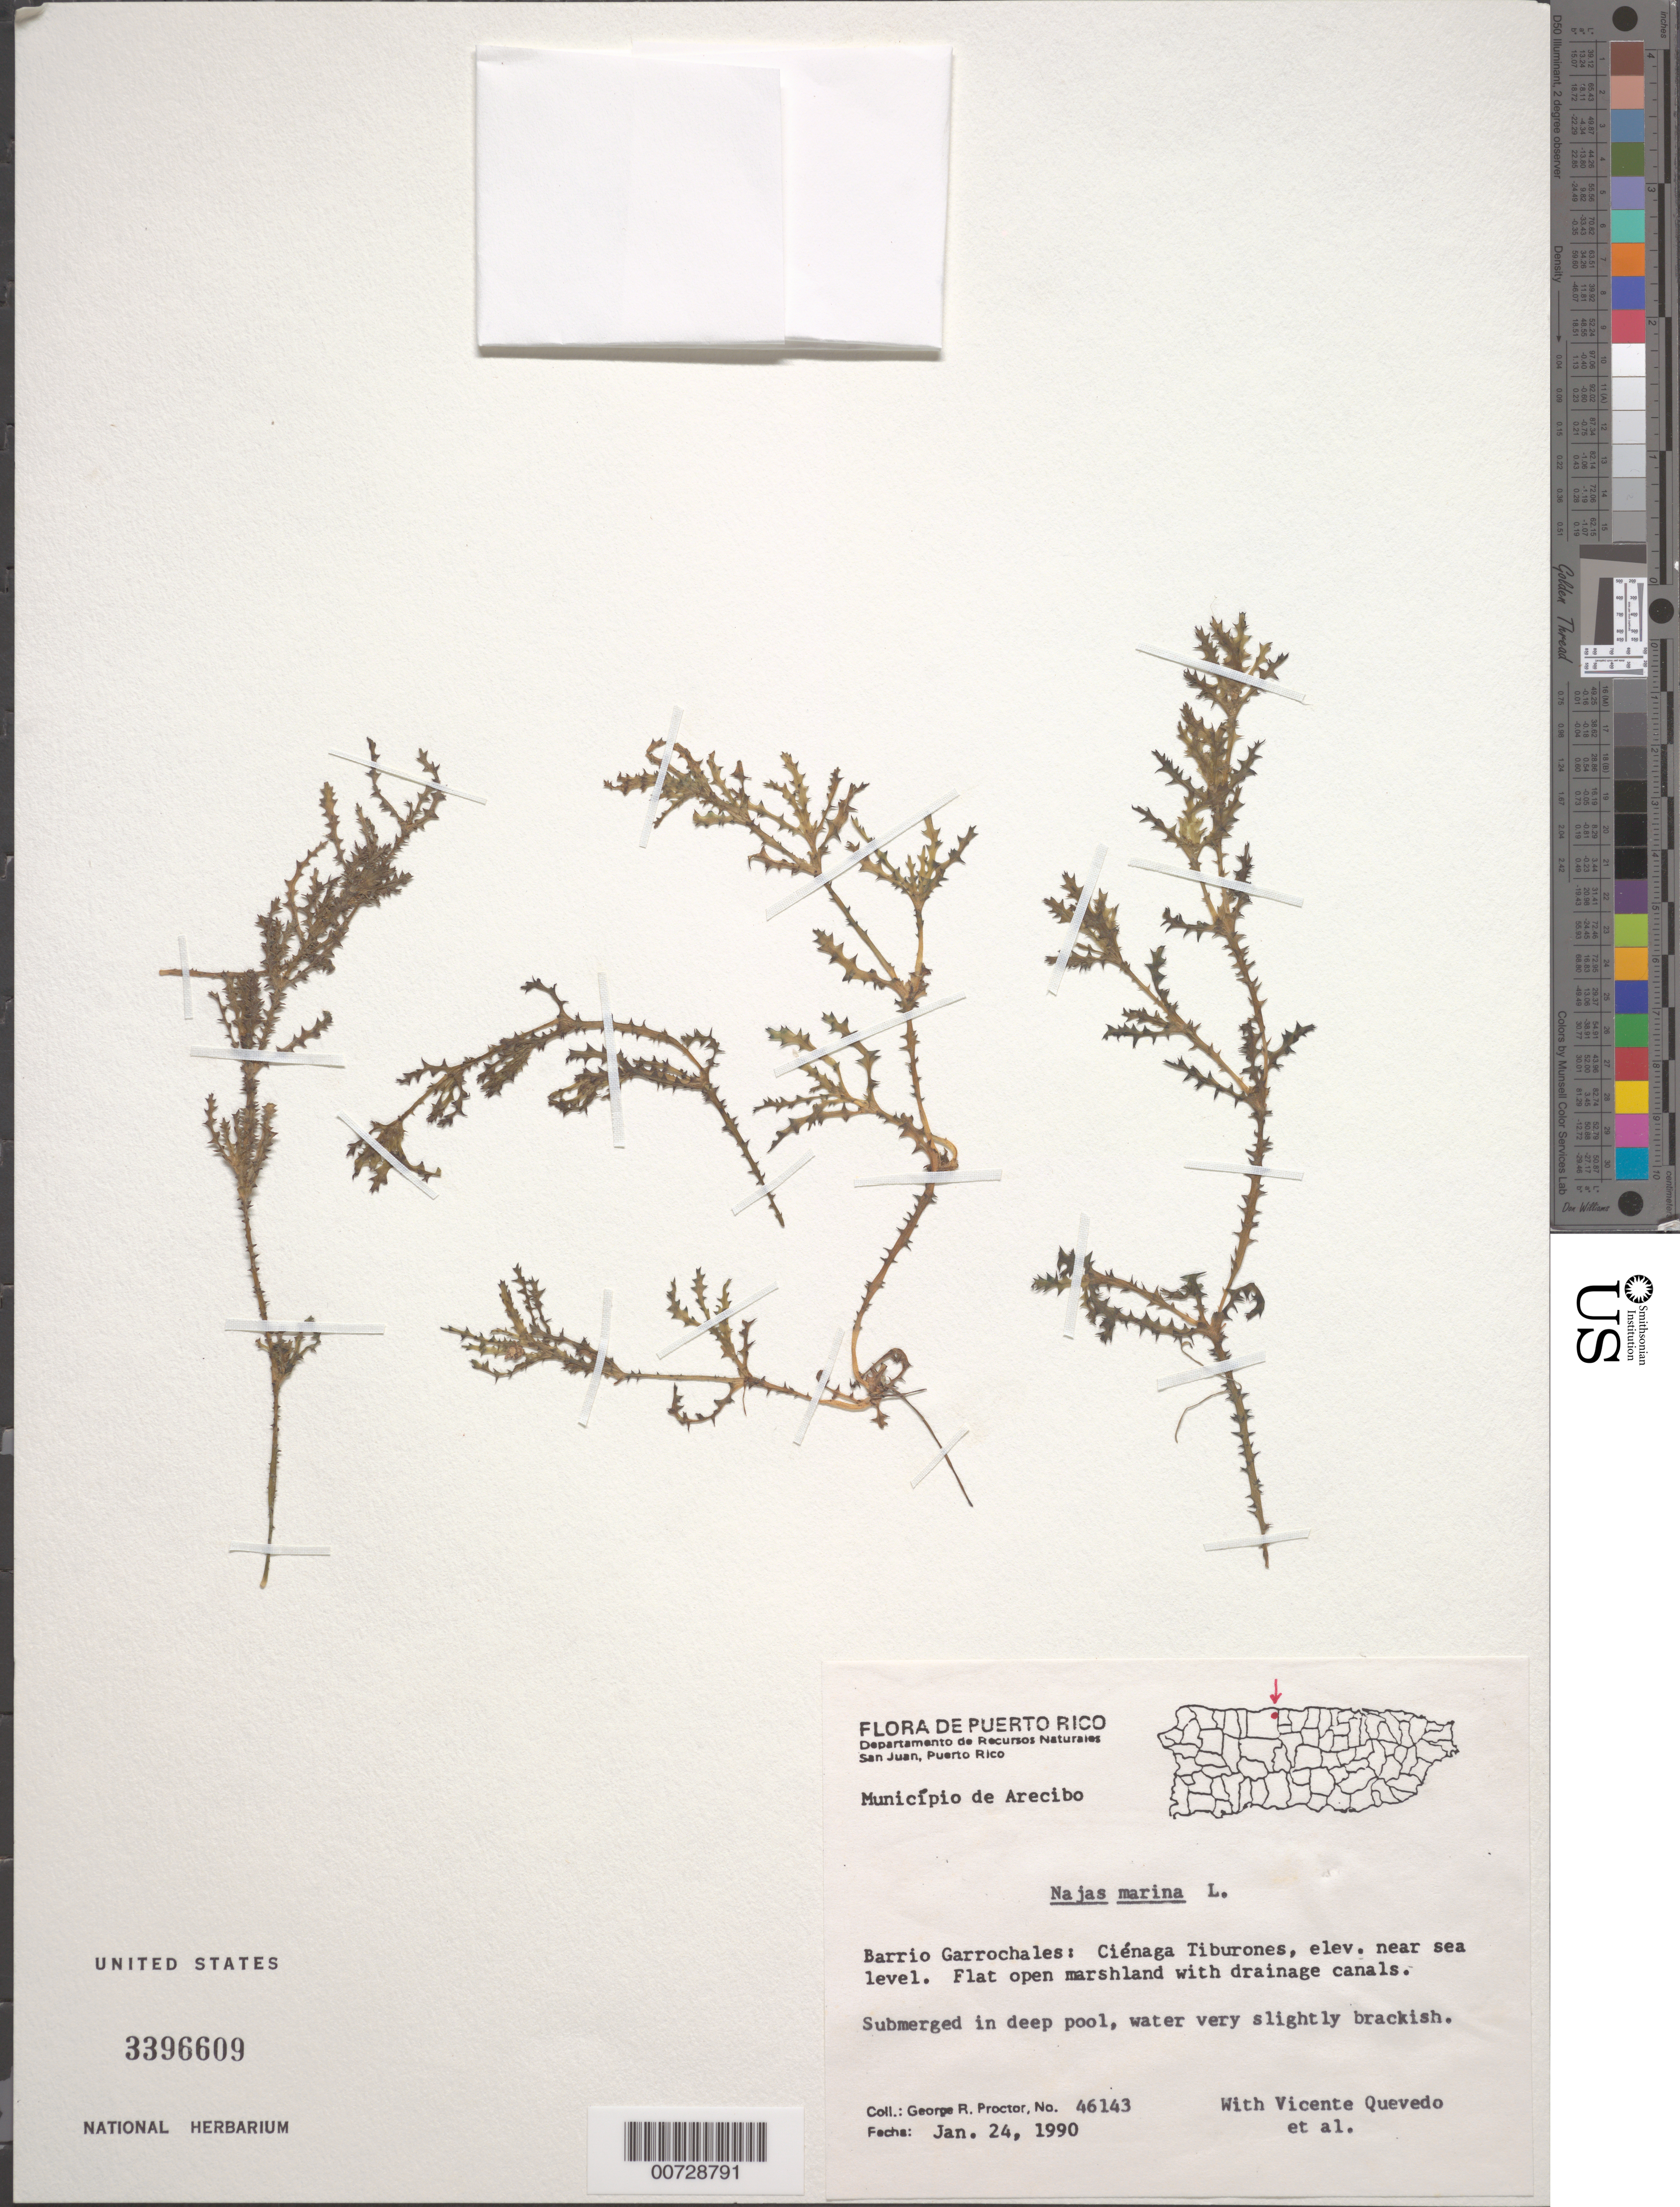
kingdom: Plantae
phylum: Tracheophyta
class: Liliopsida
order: Alismatales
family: Hydrocharitaceae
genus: Najas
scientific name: Najas marina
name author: L.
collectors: G. R. Proctor, V. Quevedo & et al.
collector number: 46143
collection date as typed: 24 Jan 1990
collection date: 1990-01-24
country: Puerto Rico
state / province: Arecibo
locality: Barrio Garrochales: Ciénaga Tiburones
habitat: Flat open marshland w/drainage canals; in deep pool, water very slightly brackish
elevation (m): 0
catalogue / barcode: US 3396609